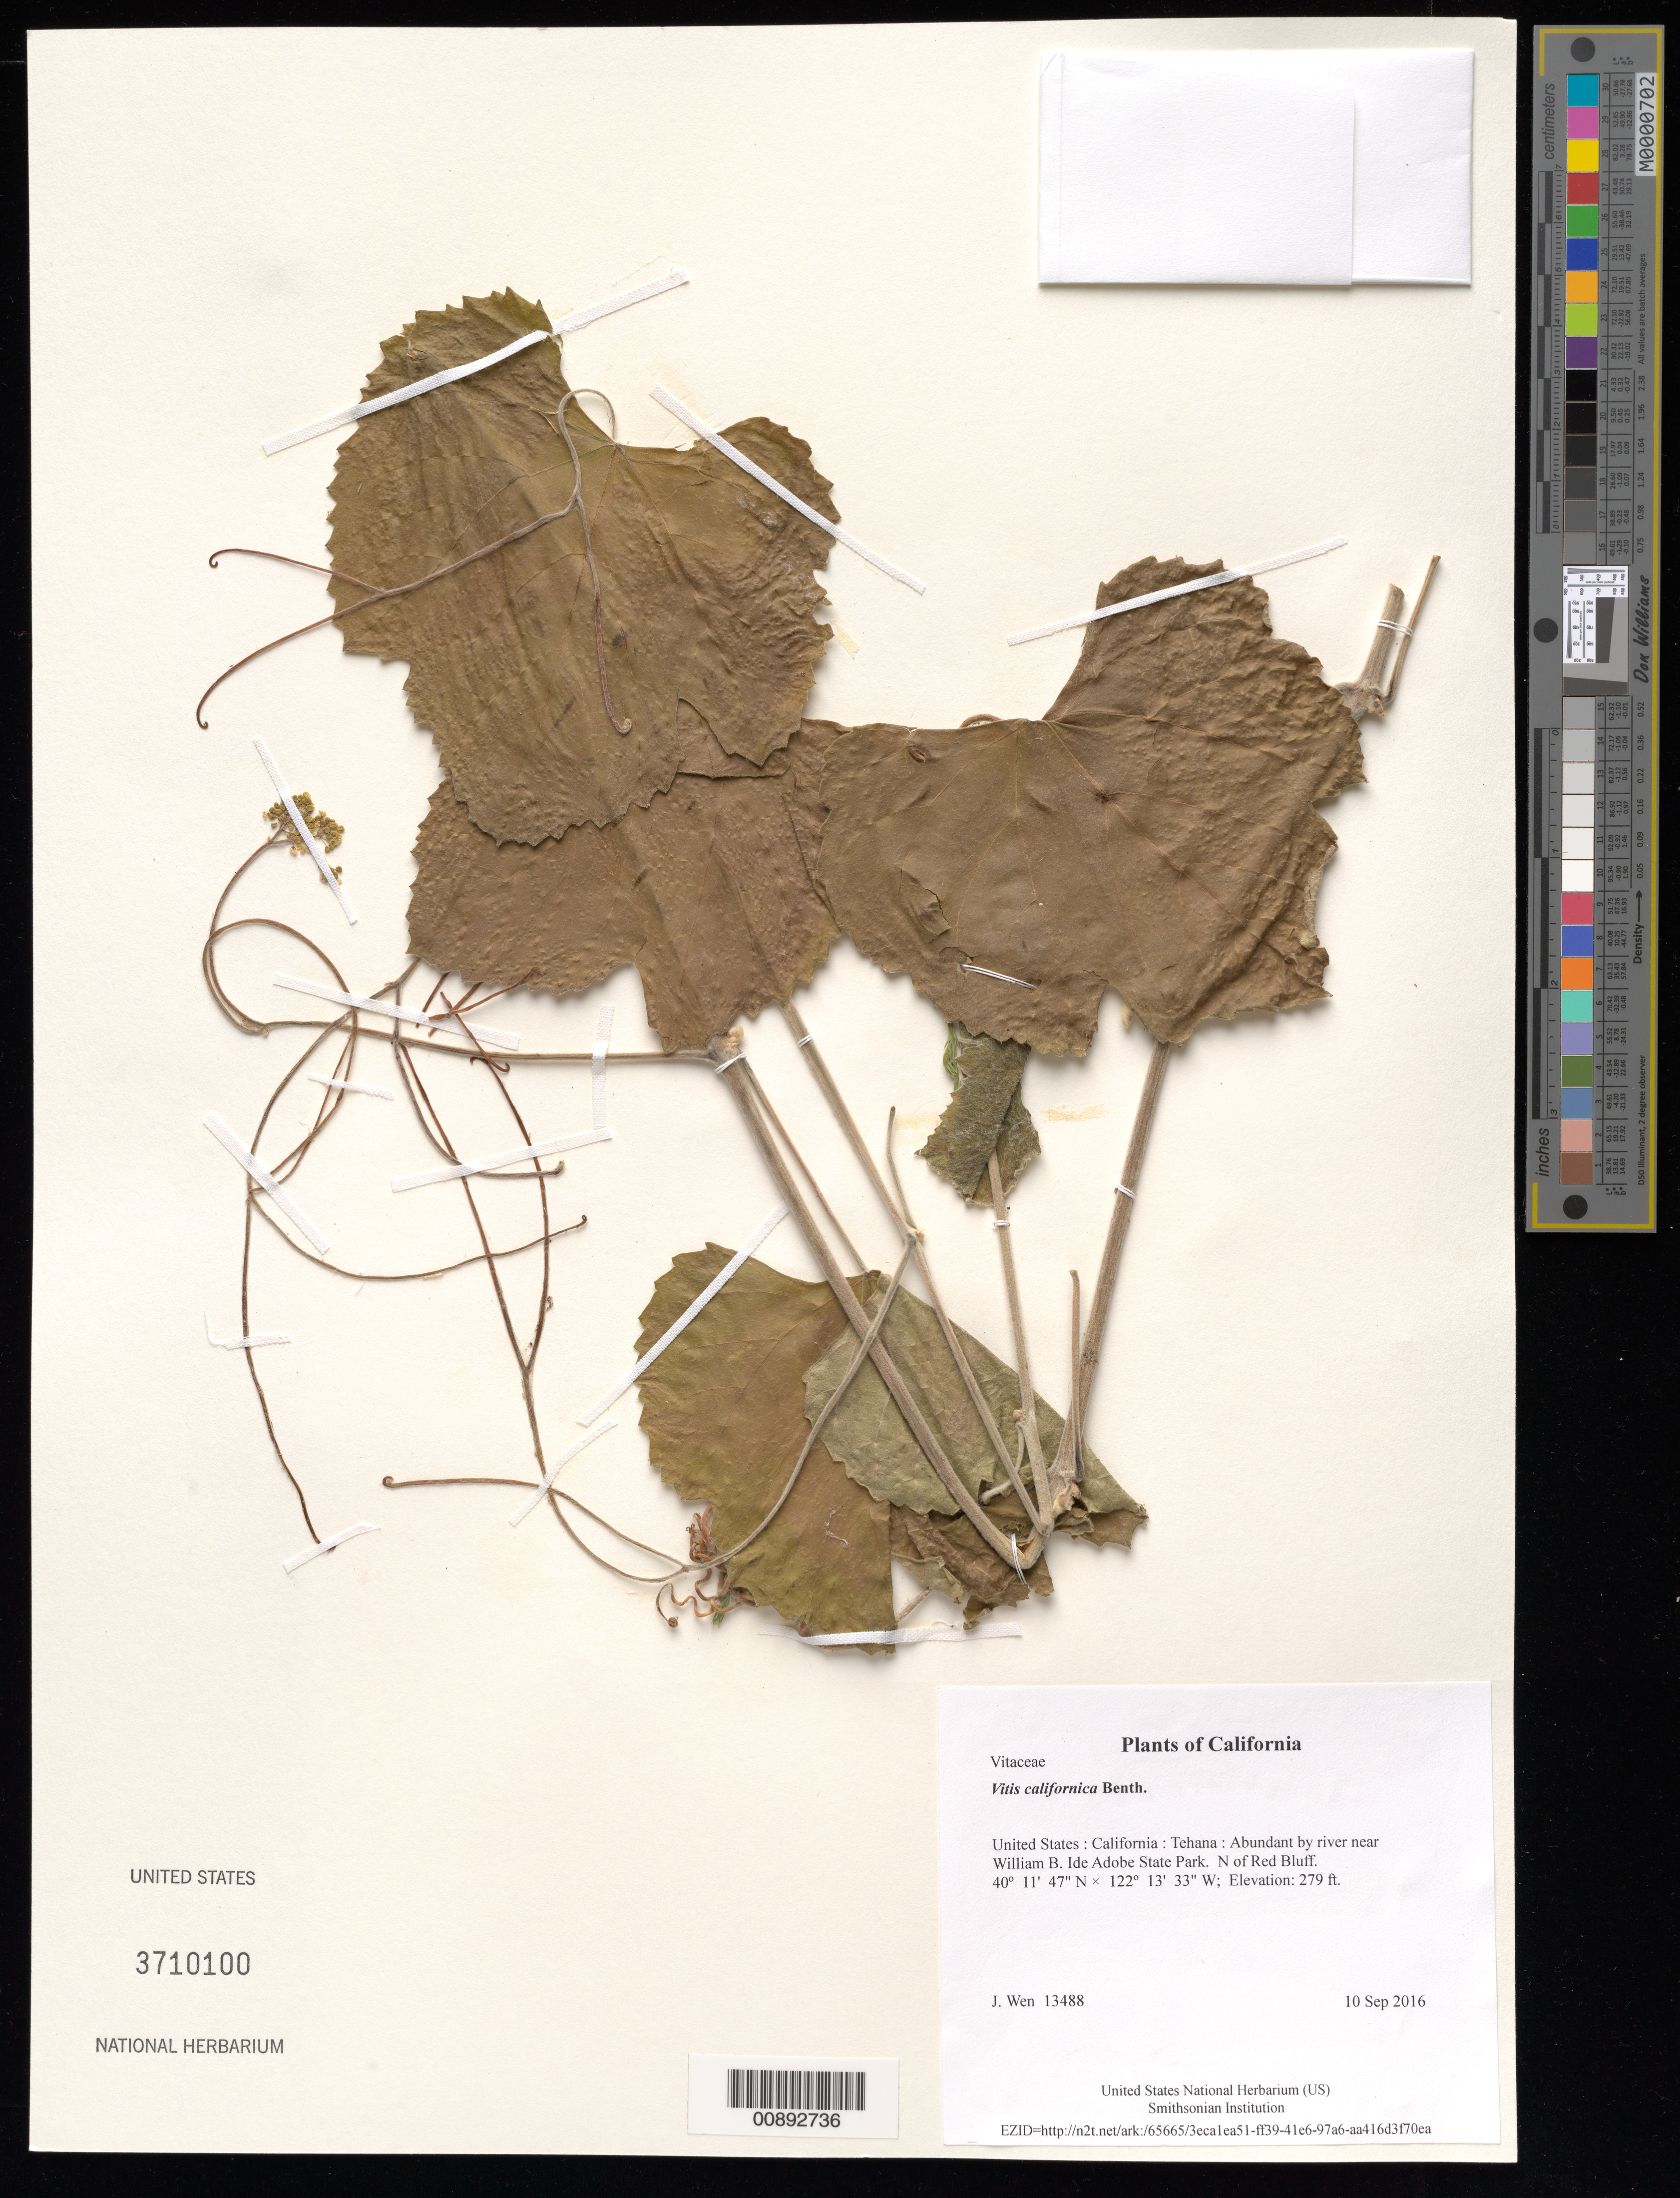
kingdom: Plantae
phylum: Tracheophyta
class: Magnoliopsida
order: Vitales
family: Vitaceae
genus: Vitis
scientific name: Vitis californica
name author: Benth.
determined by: Wen, Jun, (BOT), Smithsonian Institution - National Museum of Natural History (UNITED STATES)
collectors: J. Wen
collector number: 13488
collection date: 2016-09-10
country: United States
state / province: California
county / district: Tehana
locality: Abundant by river near William B. Ide Adobe State Park. N of Red Bluff.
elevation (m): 85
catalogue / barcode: US 3710100